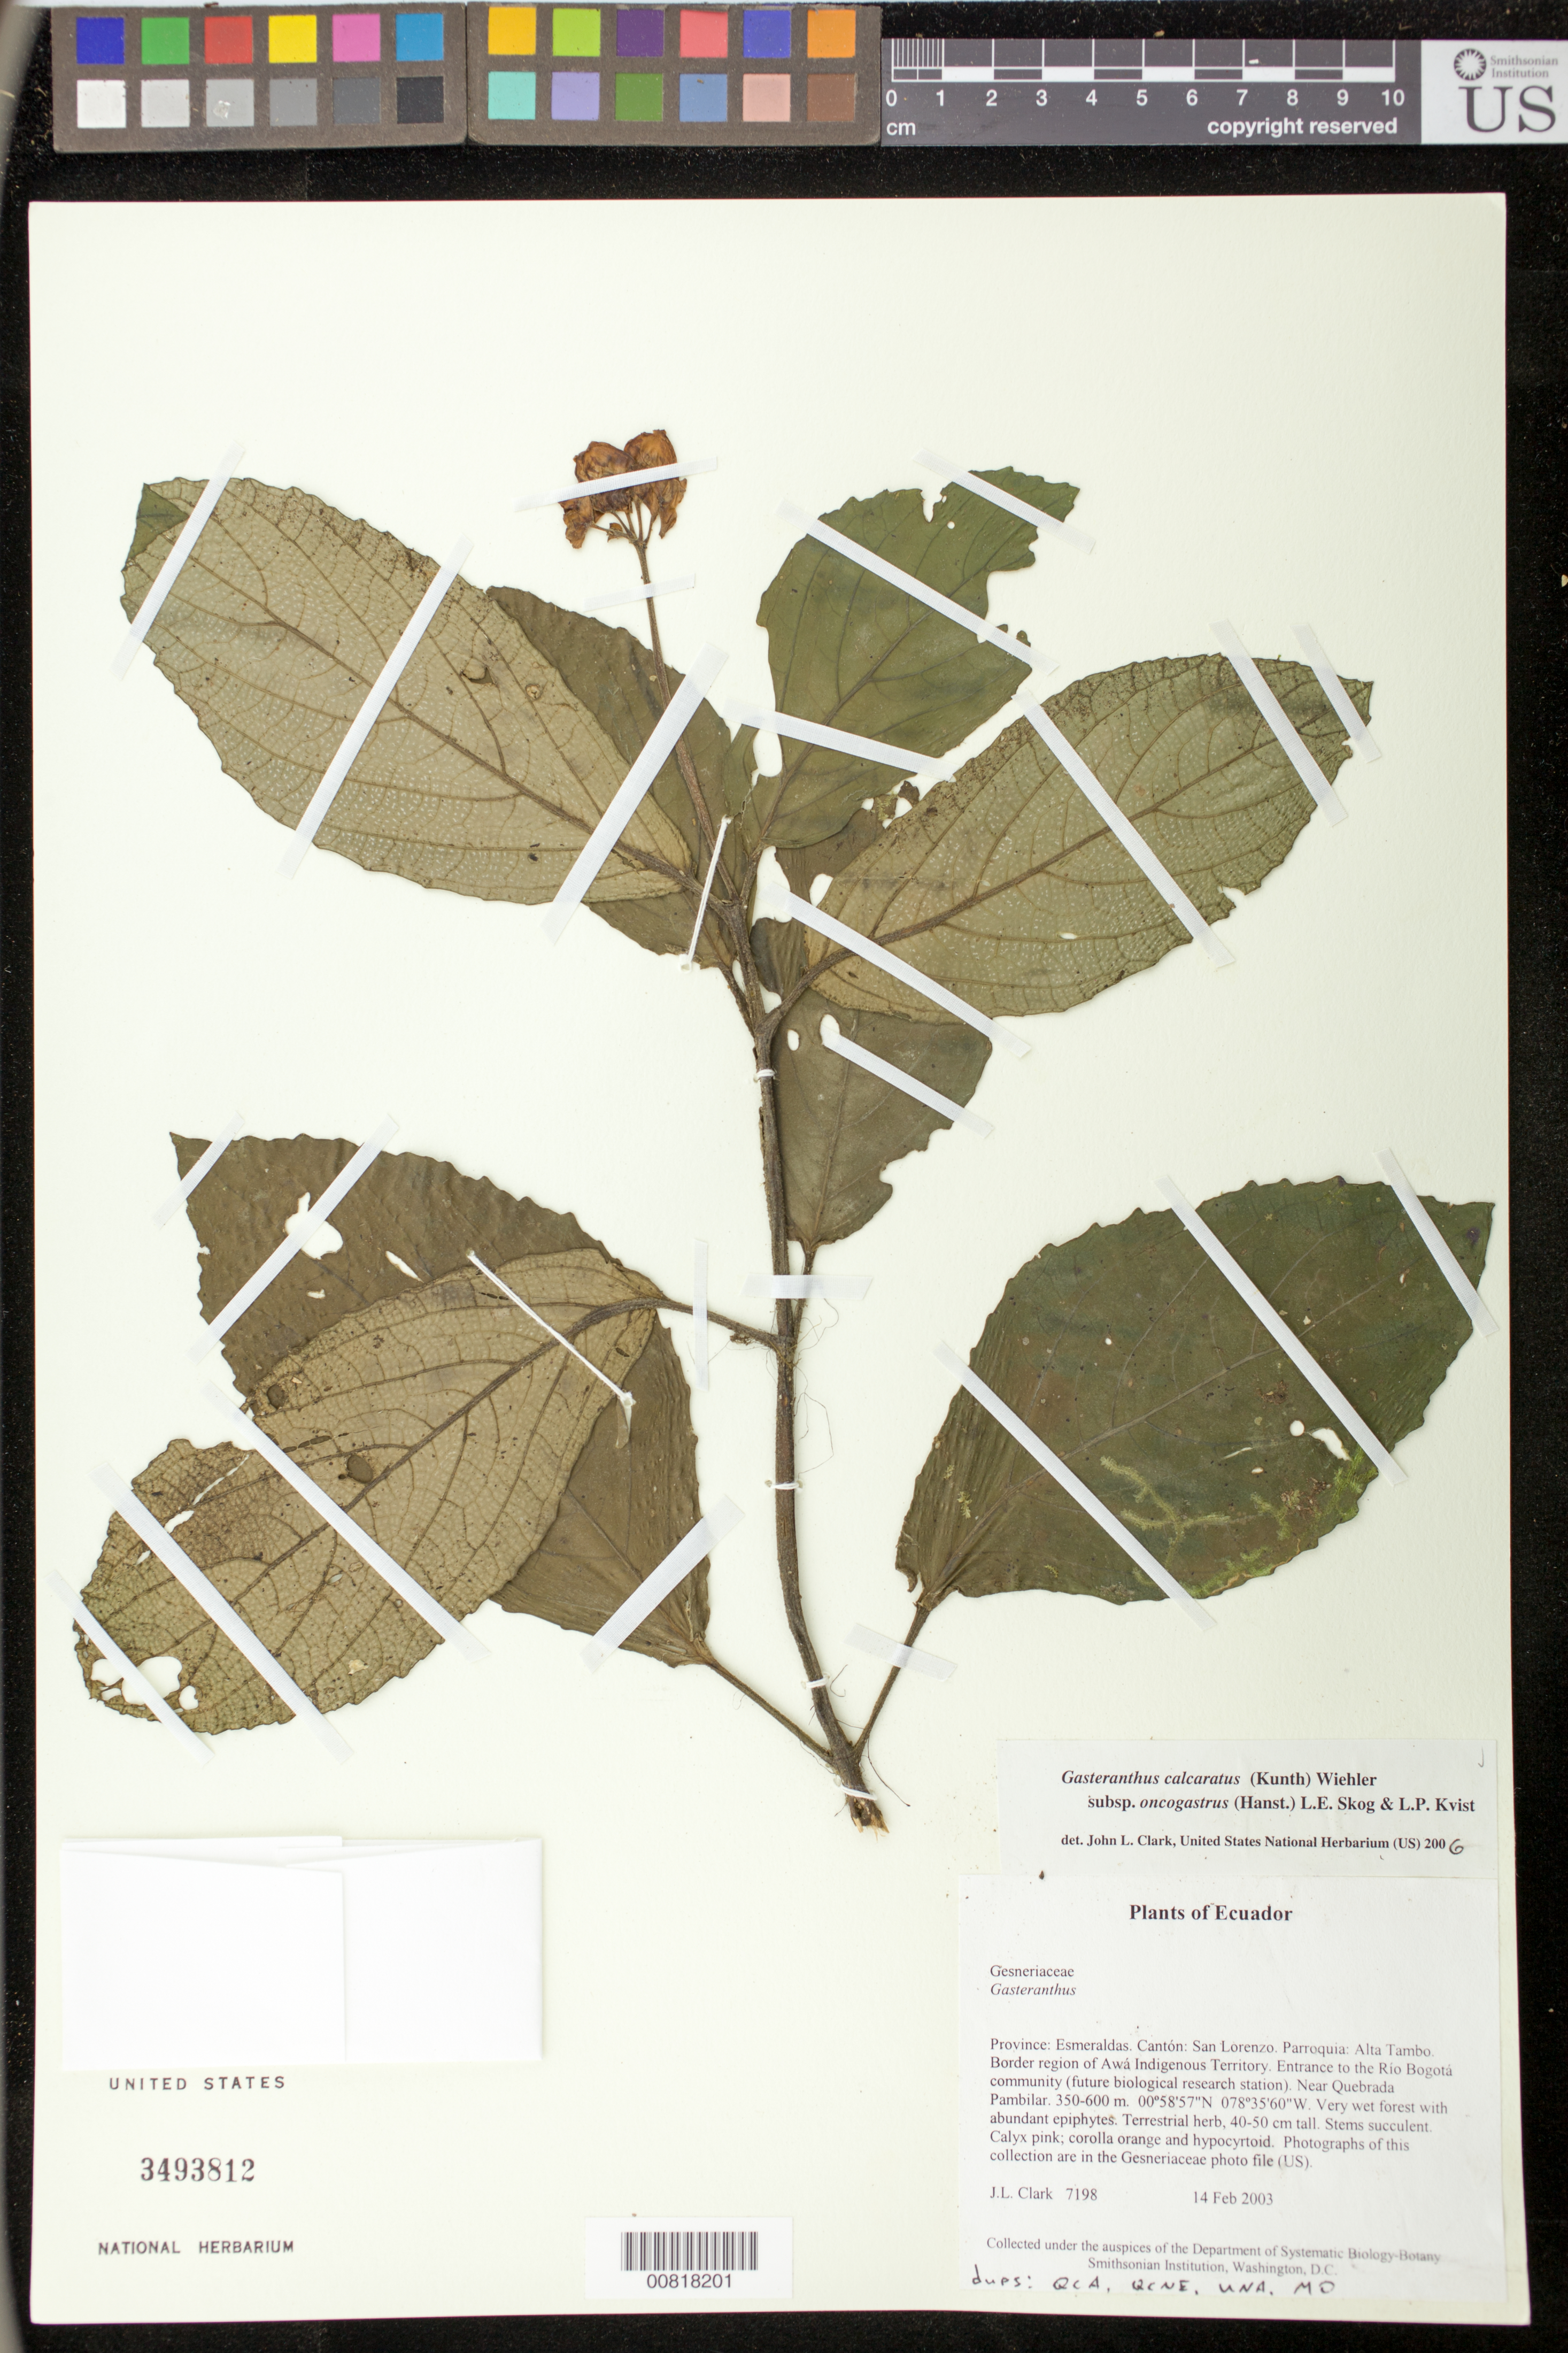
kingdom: Plantae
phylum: Tracheophyta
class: Magnoliopsida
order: Lamiales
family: Gesneriaceae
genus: Sinningia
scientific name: Sinningia incarnata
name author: (Aubl.) D.L. Denham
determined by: Clark, J. L., (SEL), The Marie Selby Botanical Garden (UNITED STATES)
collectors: J. L. Clark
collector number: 7198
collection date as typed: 14 Feb 2003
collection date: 2003-02-14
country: Ecuador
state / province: Esmeraldas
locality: San Lorenzo. Parroquia: Alta Tambo. Border region of Awá Indigenous Territory. Entrance to the Río Bogotá community (future biological research station). Near Quebrada Pambilar.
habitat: Very wet forest with abundant epiphytes.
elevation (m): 350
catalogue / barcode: US 3493812